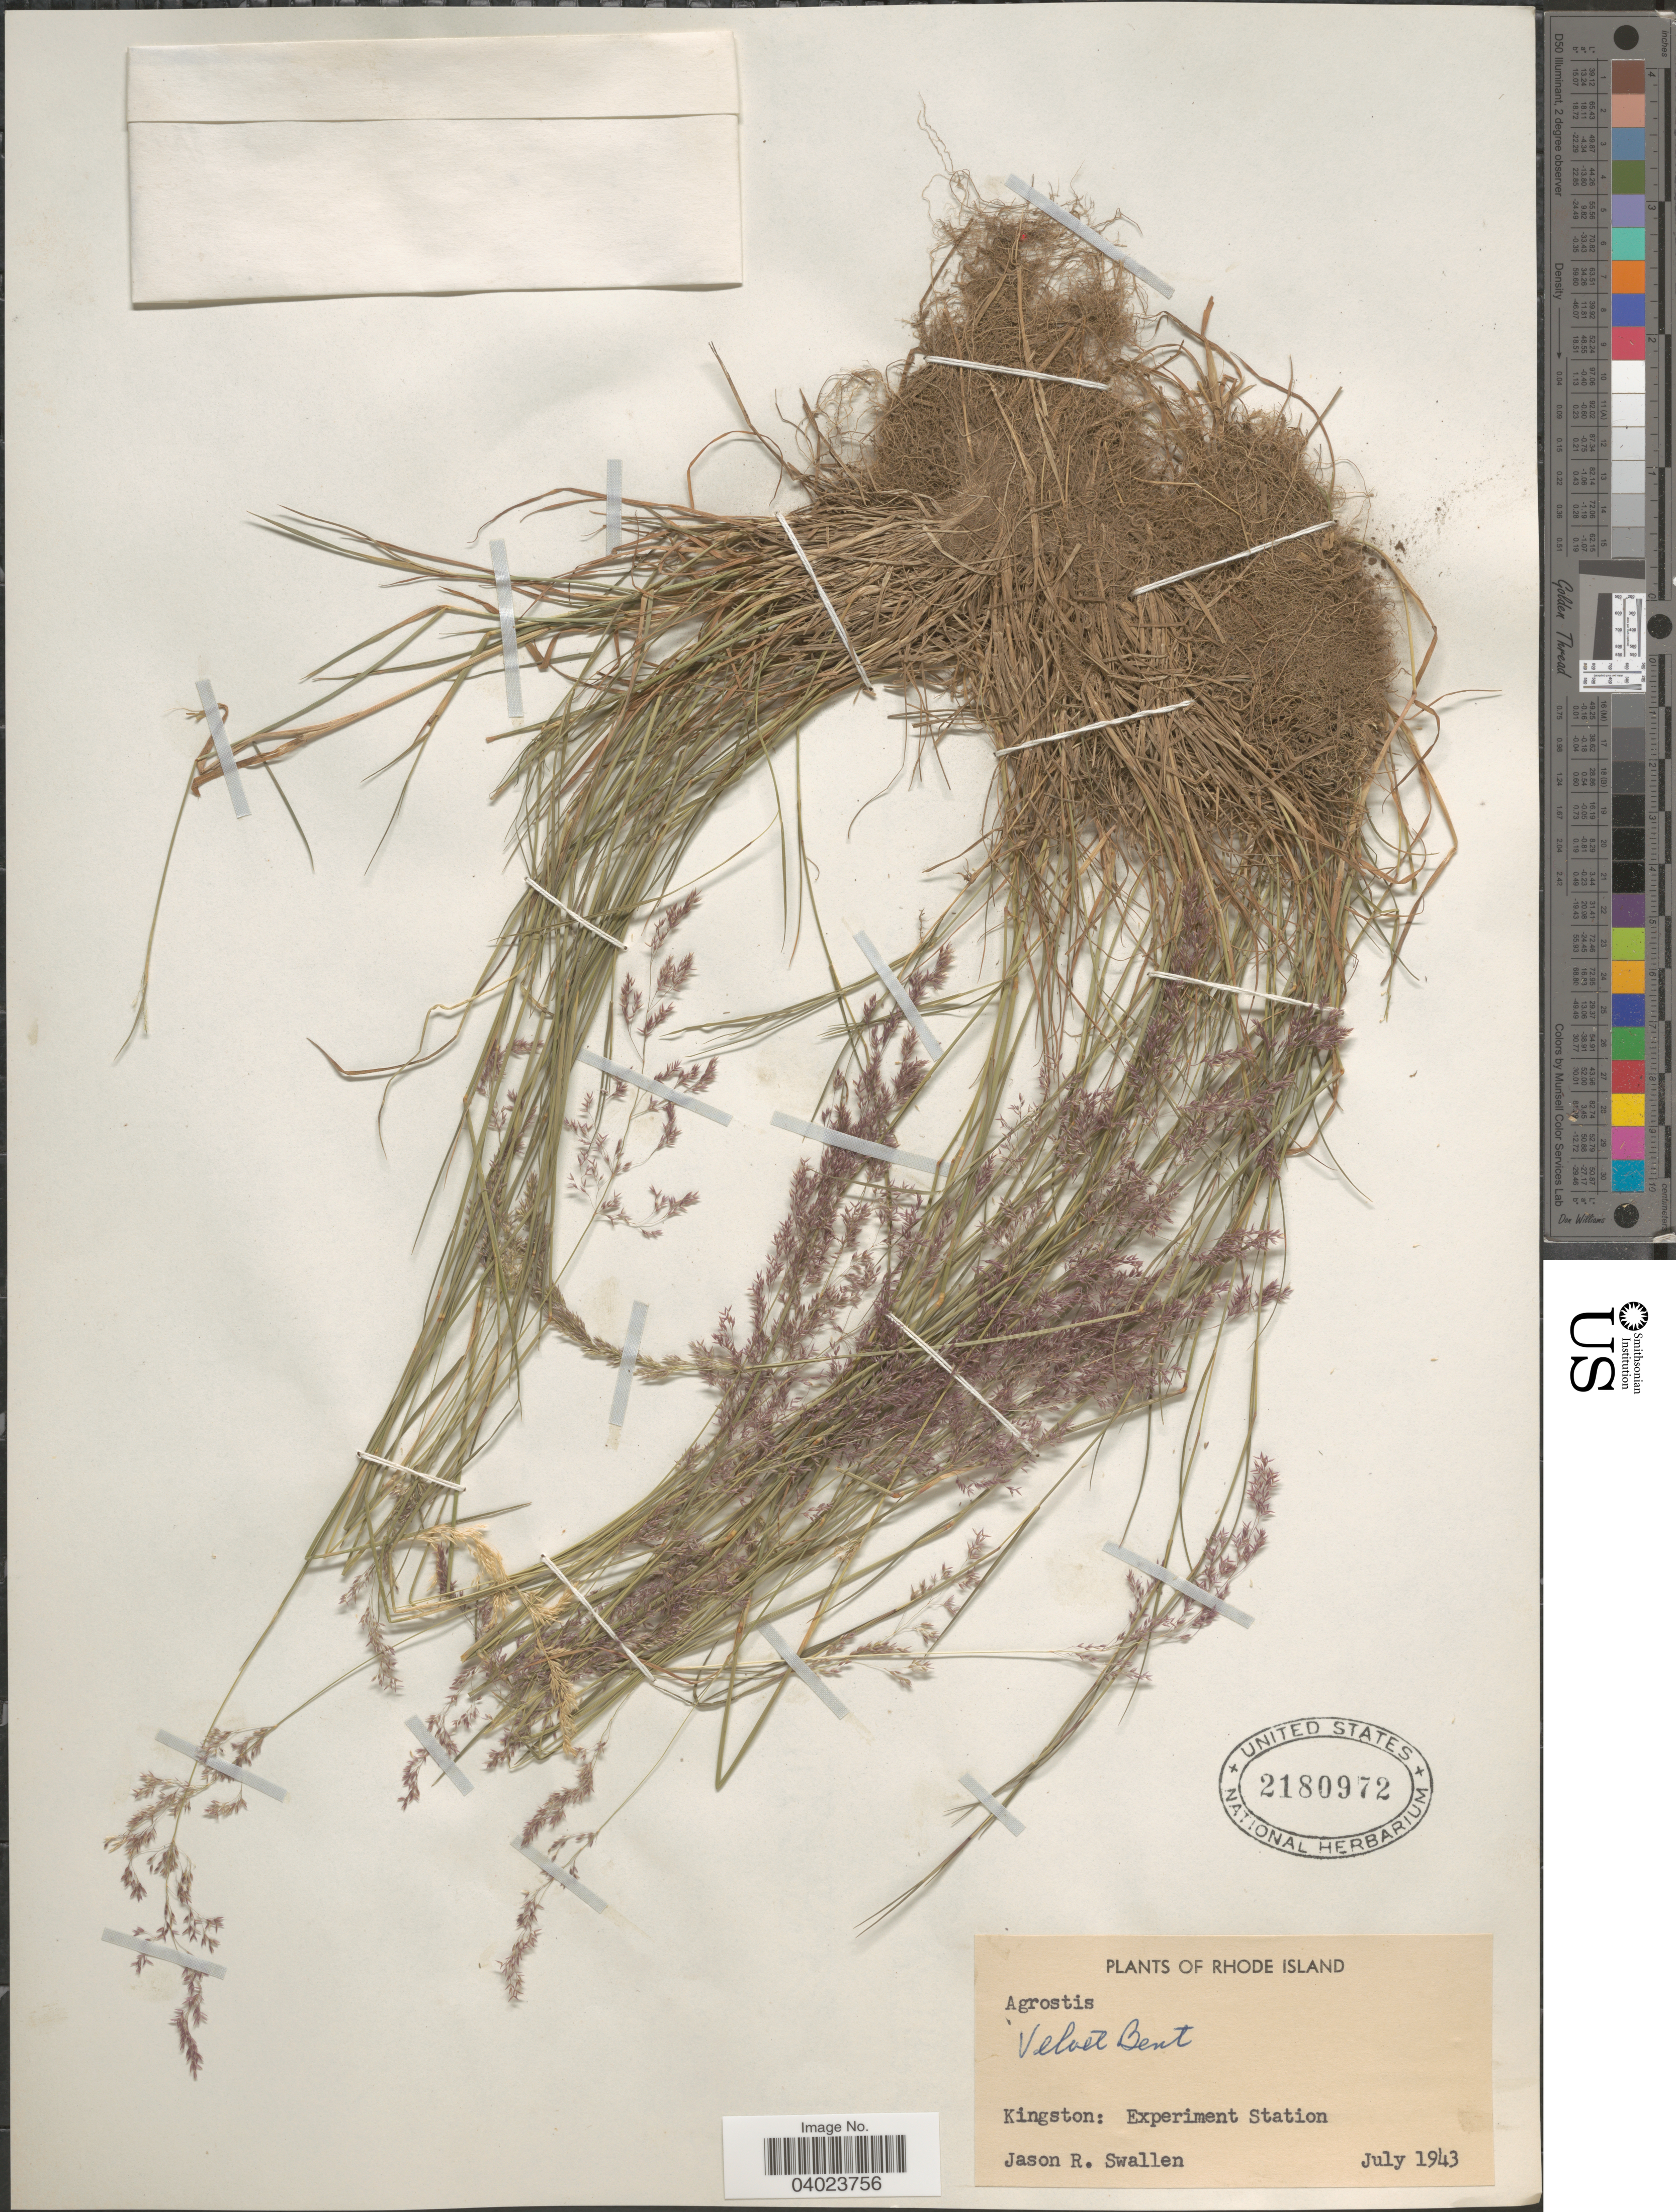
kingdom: Plantae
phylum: Tracheophyta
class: Liliopsida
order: Poales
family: Poaceae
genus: Agrostis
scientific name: Agrostis sp.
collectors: J. R. Swallen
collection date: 1943-07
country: United States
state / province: Rhode Island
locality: Kingston: Experiment Station.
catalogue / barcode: US 2180972